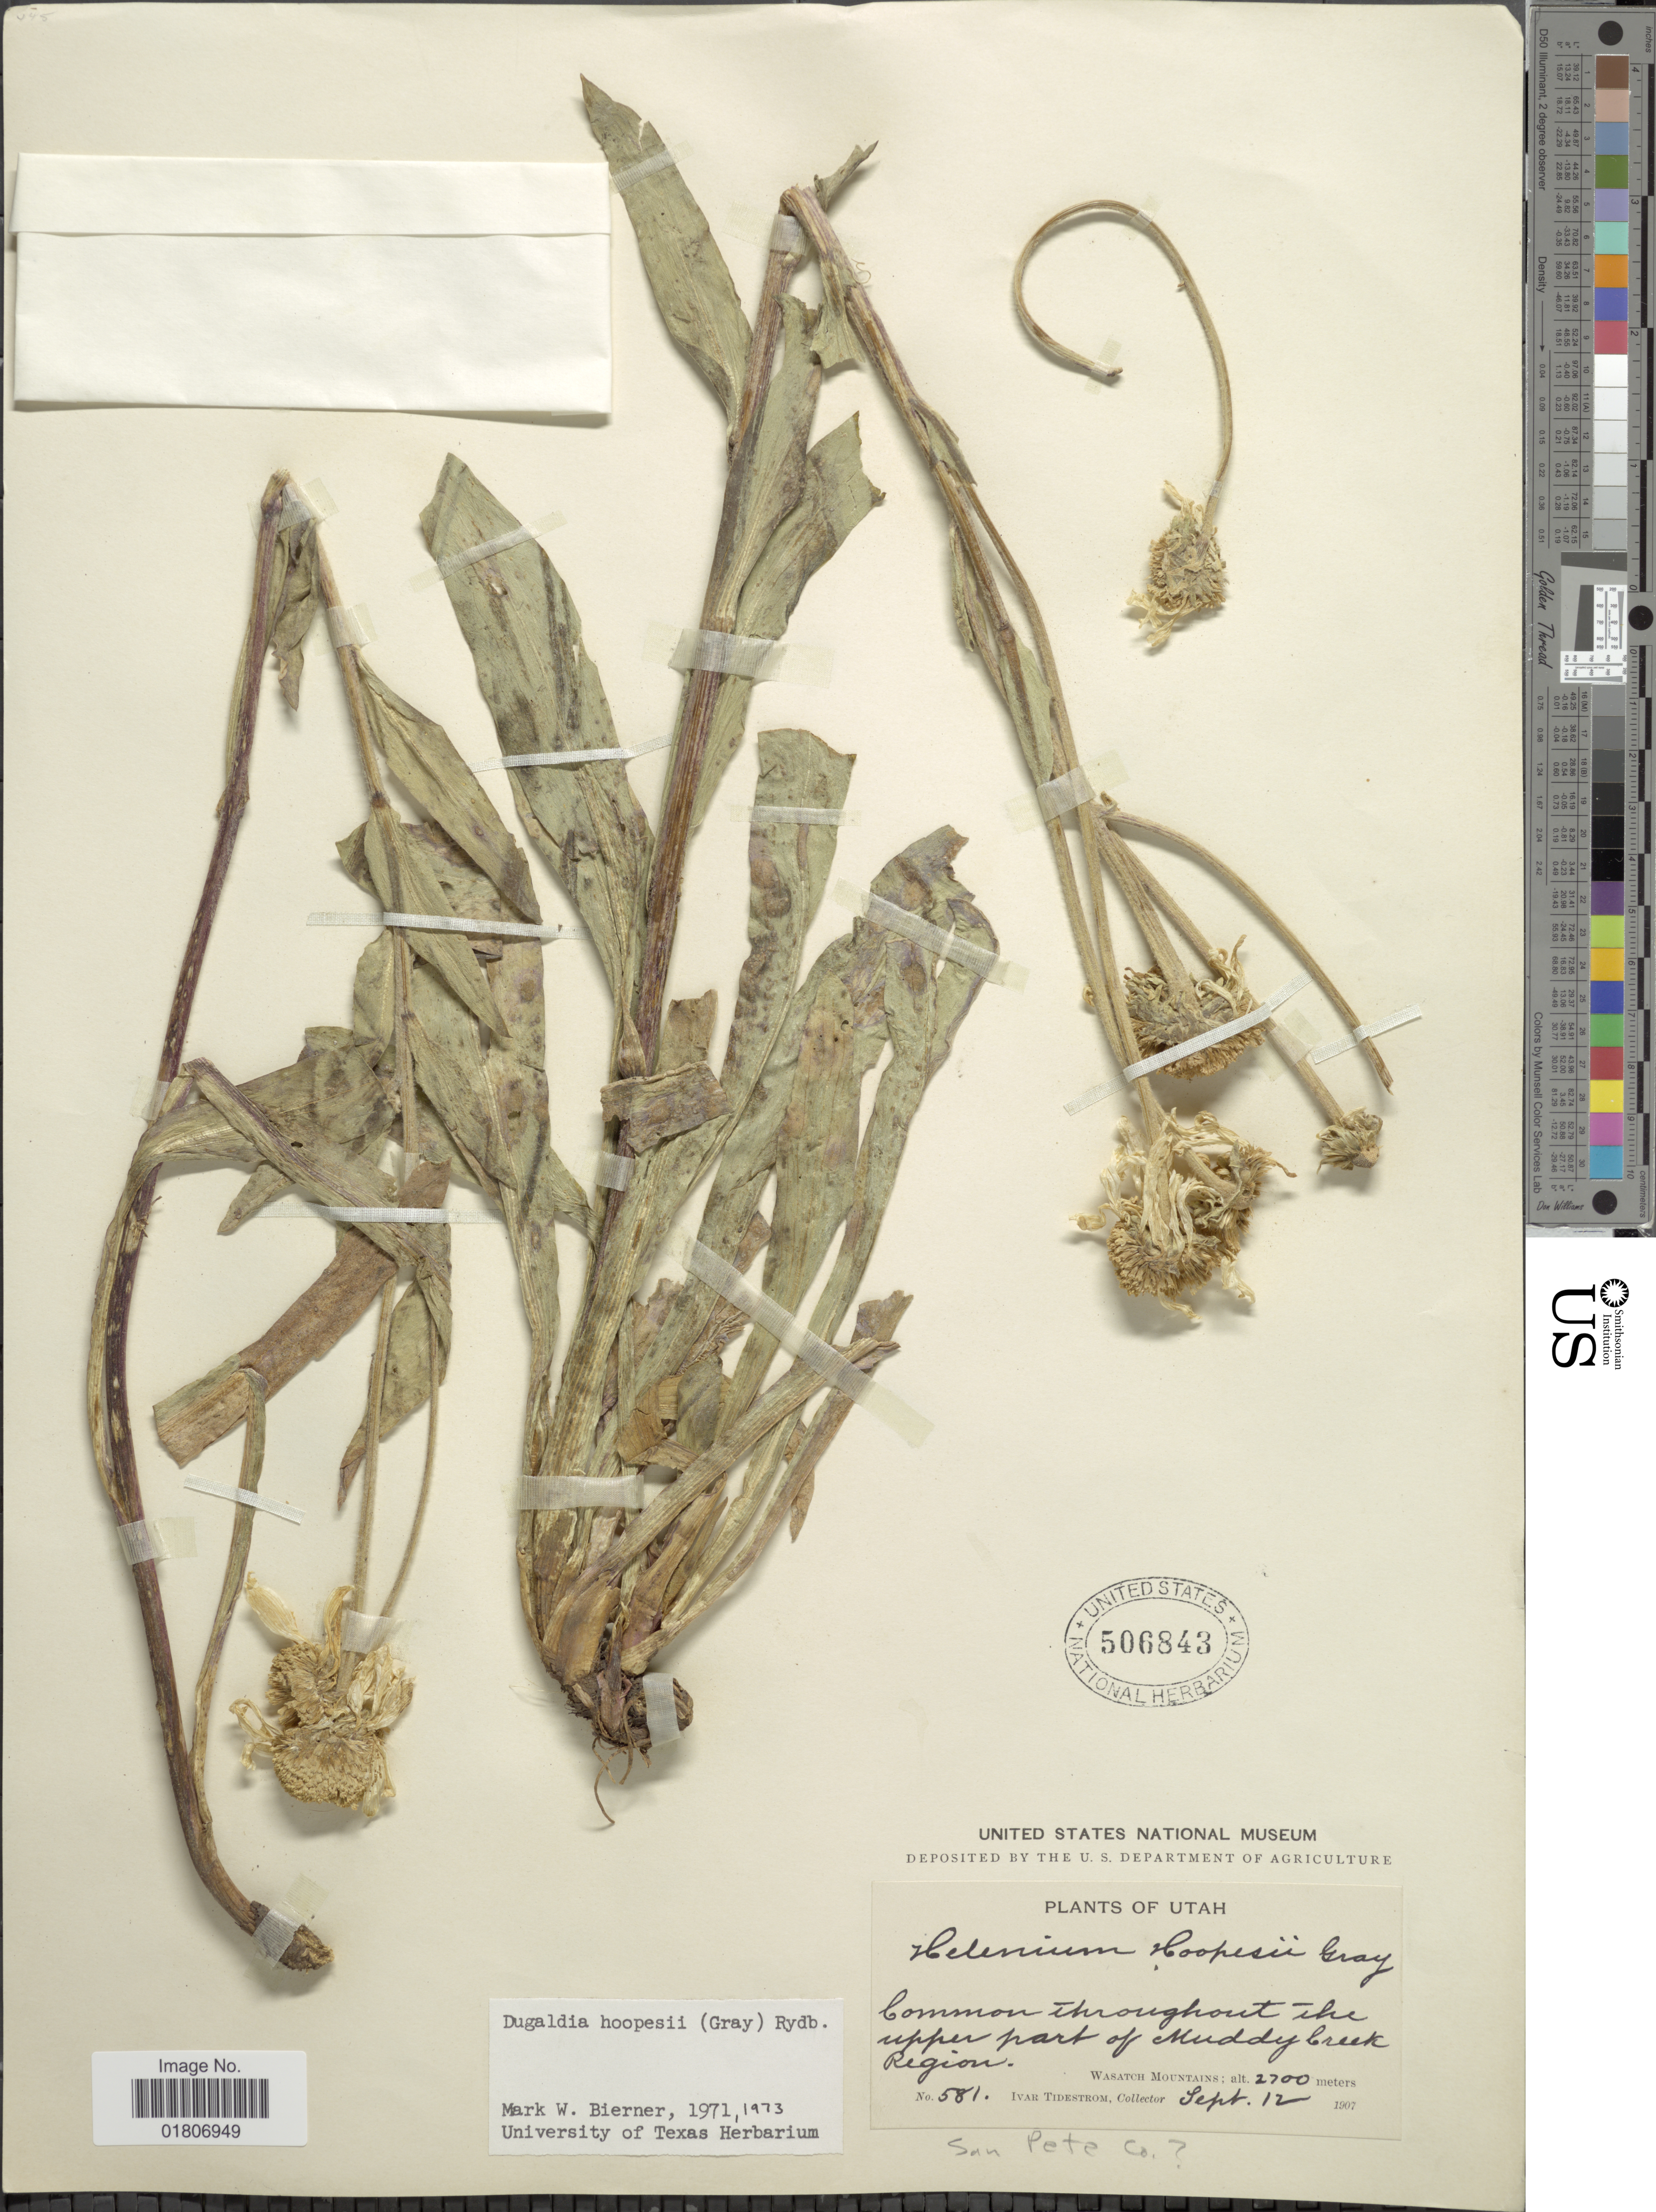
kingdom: Plantae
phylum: Tracheophyta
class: Magnoliopsida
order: Asterales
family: Asteraceae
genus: Dugaldia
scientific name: Dugaldia hoopesii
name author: (A. Gray) Rydb.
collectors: I. F. Tidestrom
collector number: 581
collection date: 1907-09-12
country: United States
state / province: Utah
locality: Throughout the upper part of Muddy Creek Region. Wasatch Mountains. San Pete Co. [unsure placement]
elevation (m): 2700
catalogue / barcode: US 506843